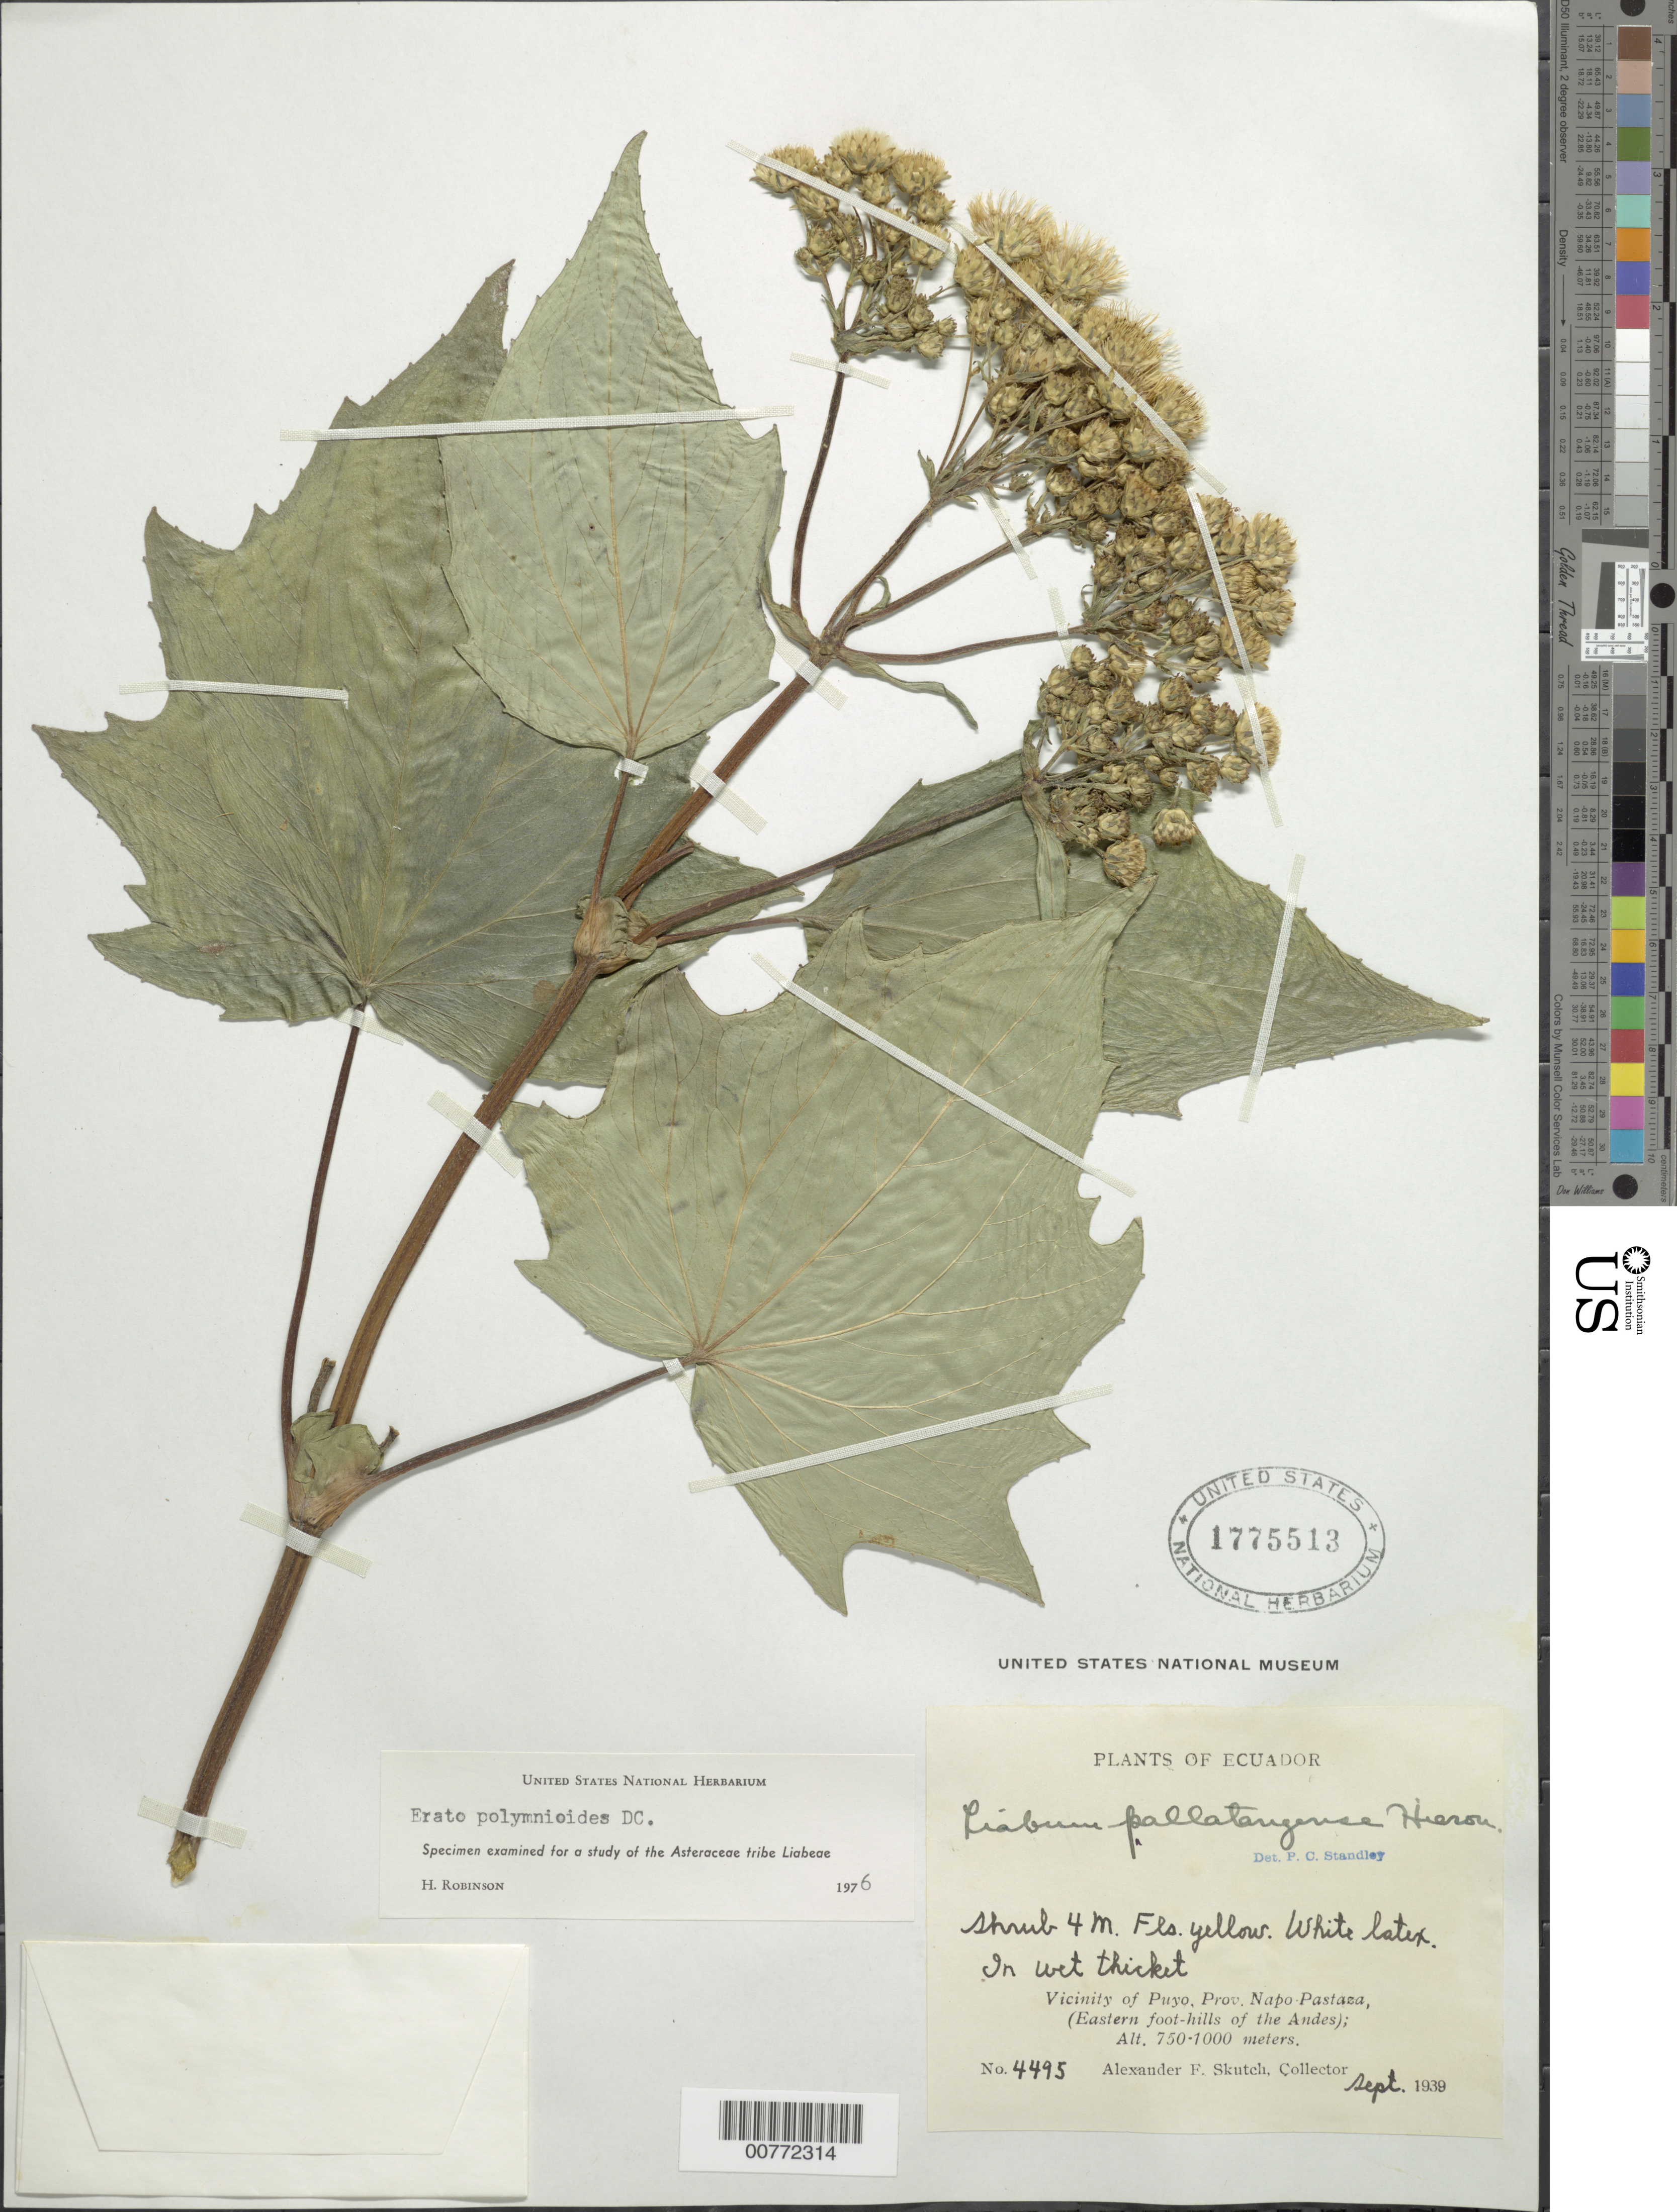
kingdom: Plantae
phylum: Tracheophyta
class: Magnoliopsida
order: Asterales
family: Asteraceae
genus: Erato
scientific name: Erato polymnioides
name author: DC.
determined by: Robinson, Harold E., (US)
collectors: A. F. Skutch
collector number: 4495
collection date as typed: September 1939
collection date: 1939-09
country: Ecuador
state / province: Pastaza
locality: Puyo vicinity (eastern foothills of Andes)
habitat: Wet thicket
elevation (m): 750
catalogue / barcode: US 1775513